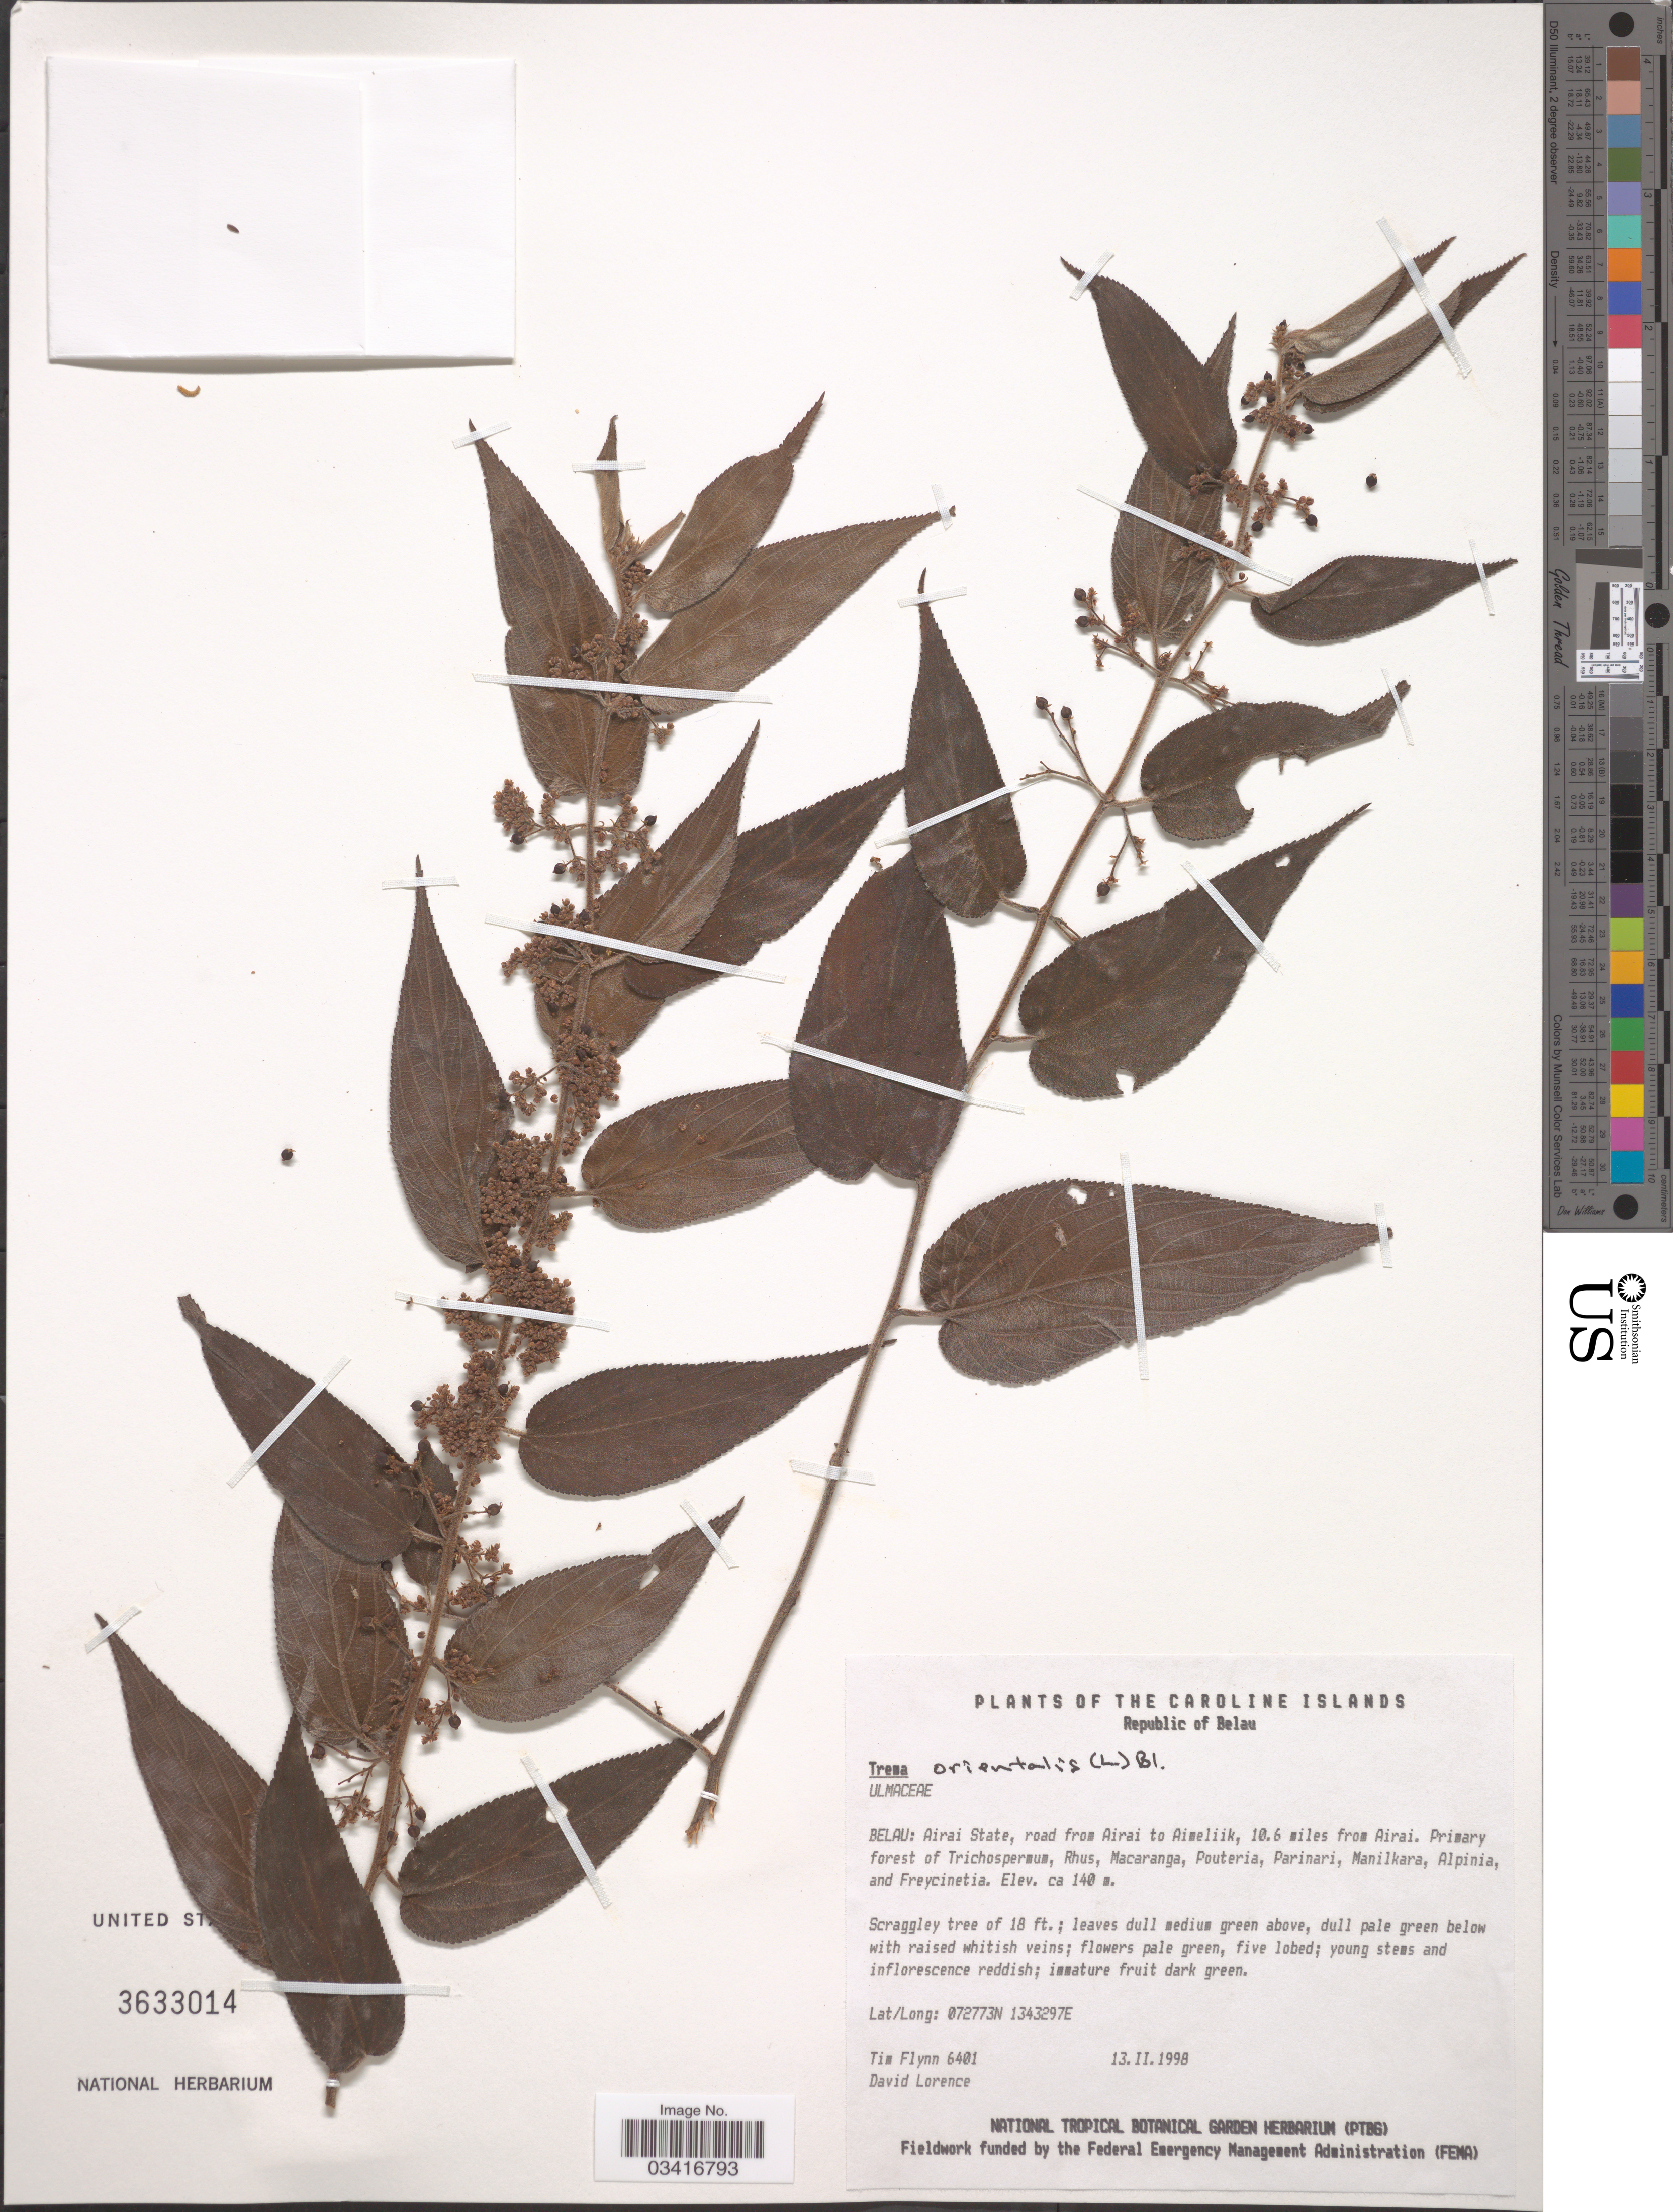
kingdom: Plantae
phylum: Tracheophyta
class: Magnoliopsida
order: Rosales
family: Cannabaceae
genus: Trema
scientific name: Trema orientale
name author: (L.) Blume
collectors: T. Flynn & D. Lorence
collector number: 6401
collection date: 1998-02-13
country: Palau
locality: The Caroline Islands. Republic of Belau. Airai State, road from Airai to Aimeliik, 10.6 miles from Airai.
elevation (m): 140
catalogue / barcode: US 3633014